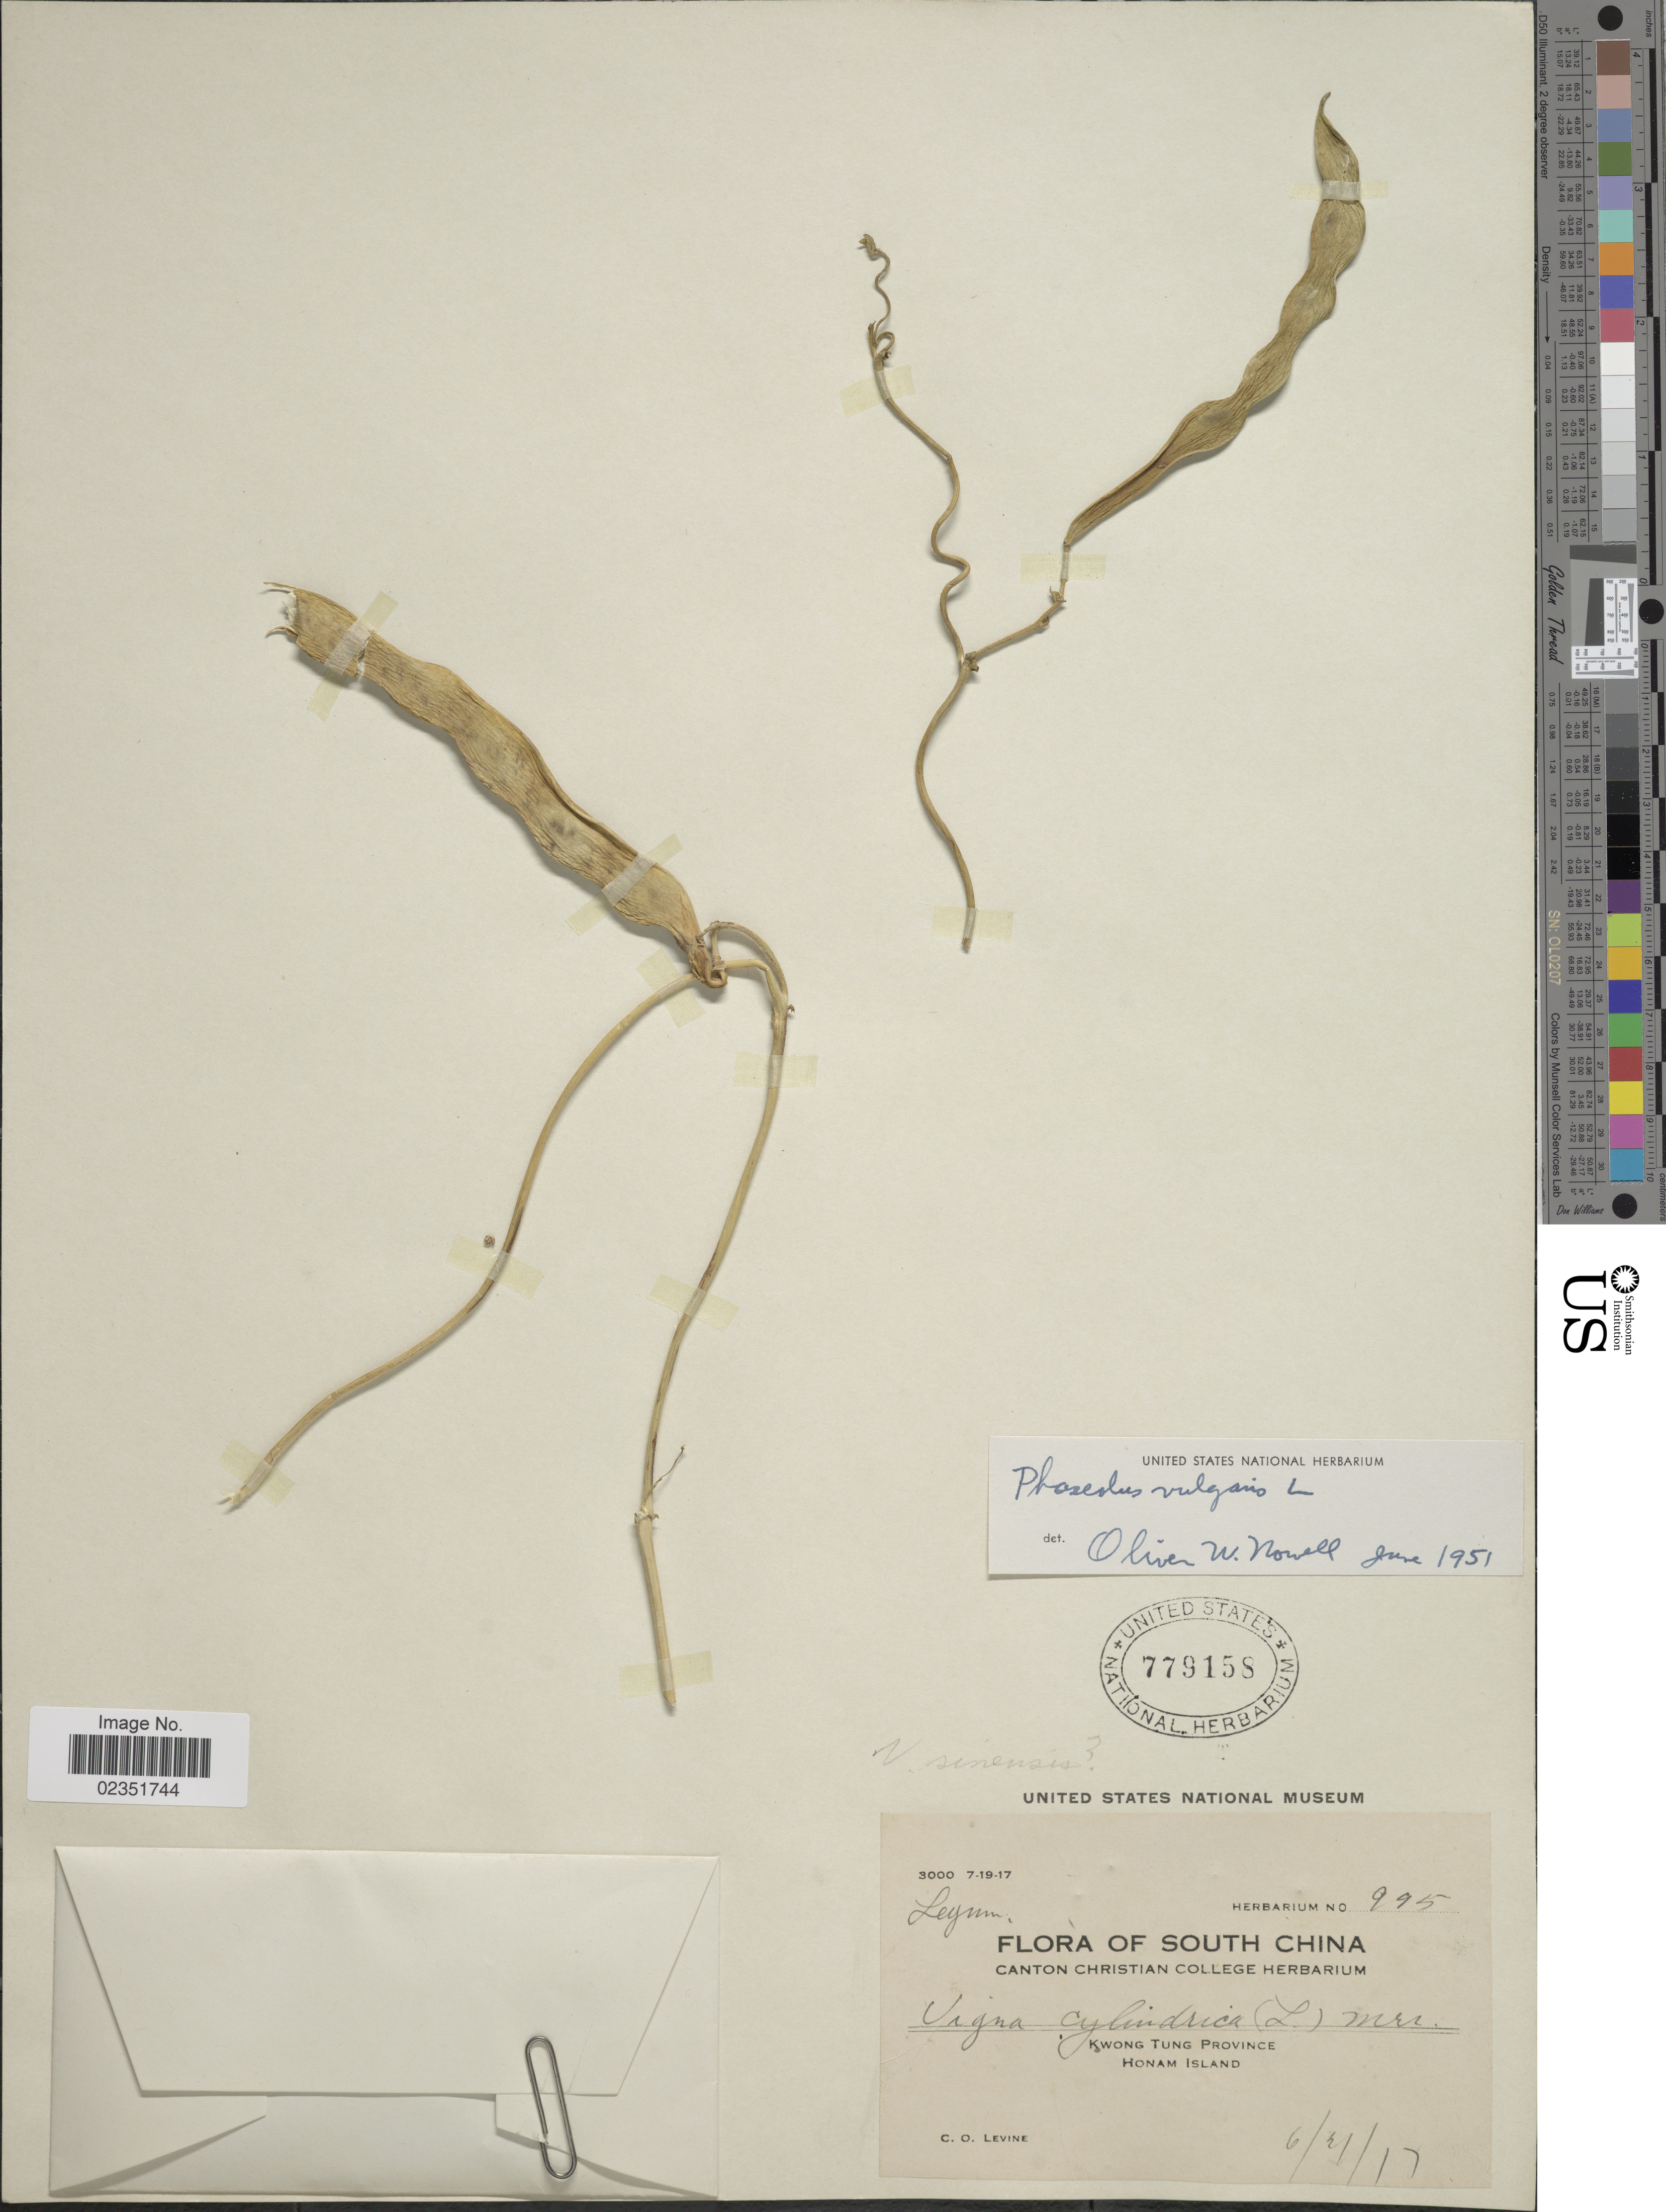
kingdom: Plantae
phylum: Tracheophyta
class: Magnoliopsida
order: Fabales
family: Fabaceae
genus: Phaseolus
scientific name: Phaseolus vulgaris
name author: L.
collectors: C. O. Levine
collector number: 995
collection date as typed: Transcribed d/m/y: 21/6/17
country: China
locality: Kwong Tung Province, Honam Island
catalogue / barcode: US 779158